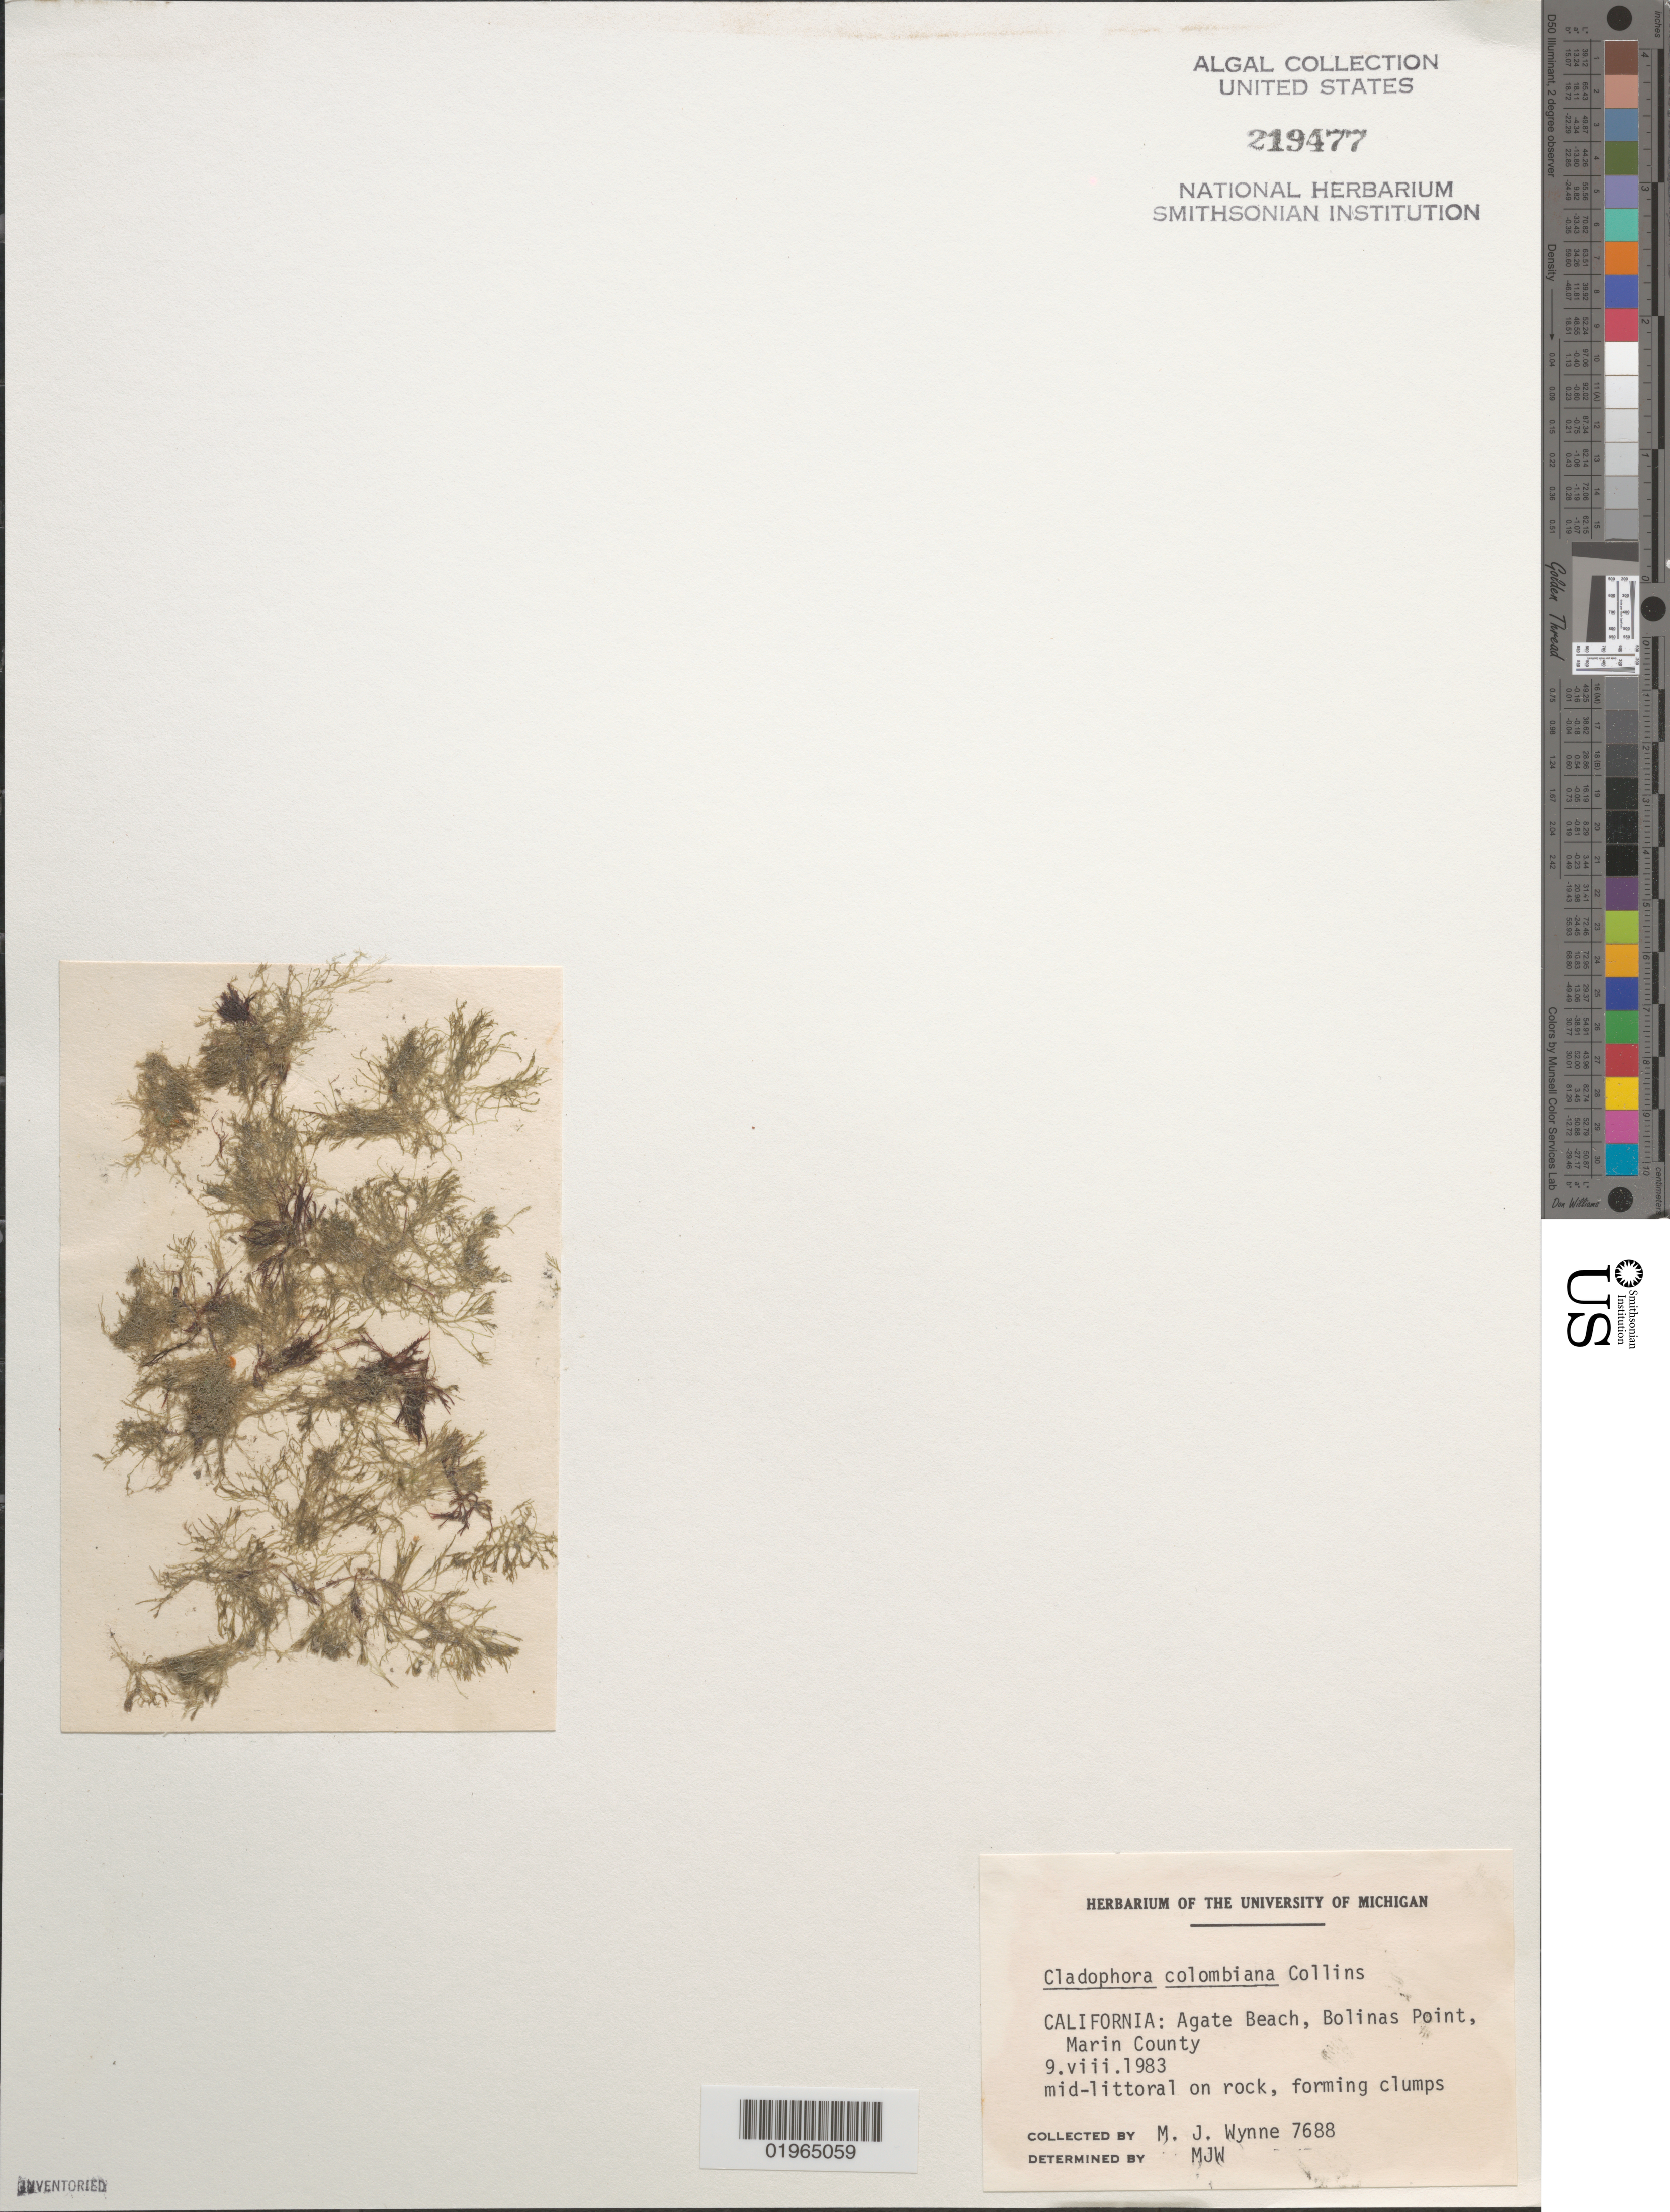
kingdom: Plantae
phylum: Chlorophyta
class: Ulvophyceae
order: Cladophorales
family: Cladophoraceae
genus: Cladophora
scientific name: Cladophora columbiana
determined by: Wynne, M. J.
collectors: M.J. Wynne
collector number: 7688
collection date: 1983-08-09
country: United States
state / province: California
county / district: Marin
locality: Bolinas Point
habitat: Mid-littoral on rock, forming clumps.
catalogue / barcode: US 219477